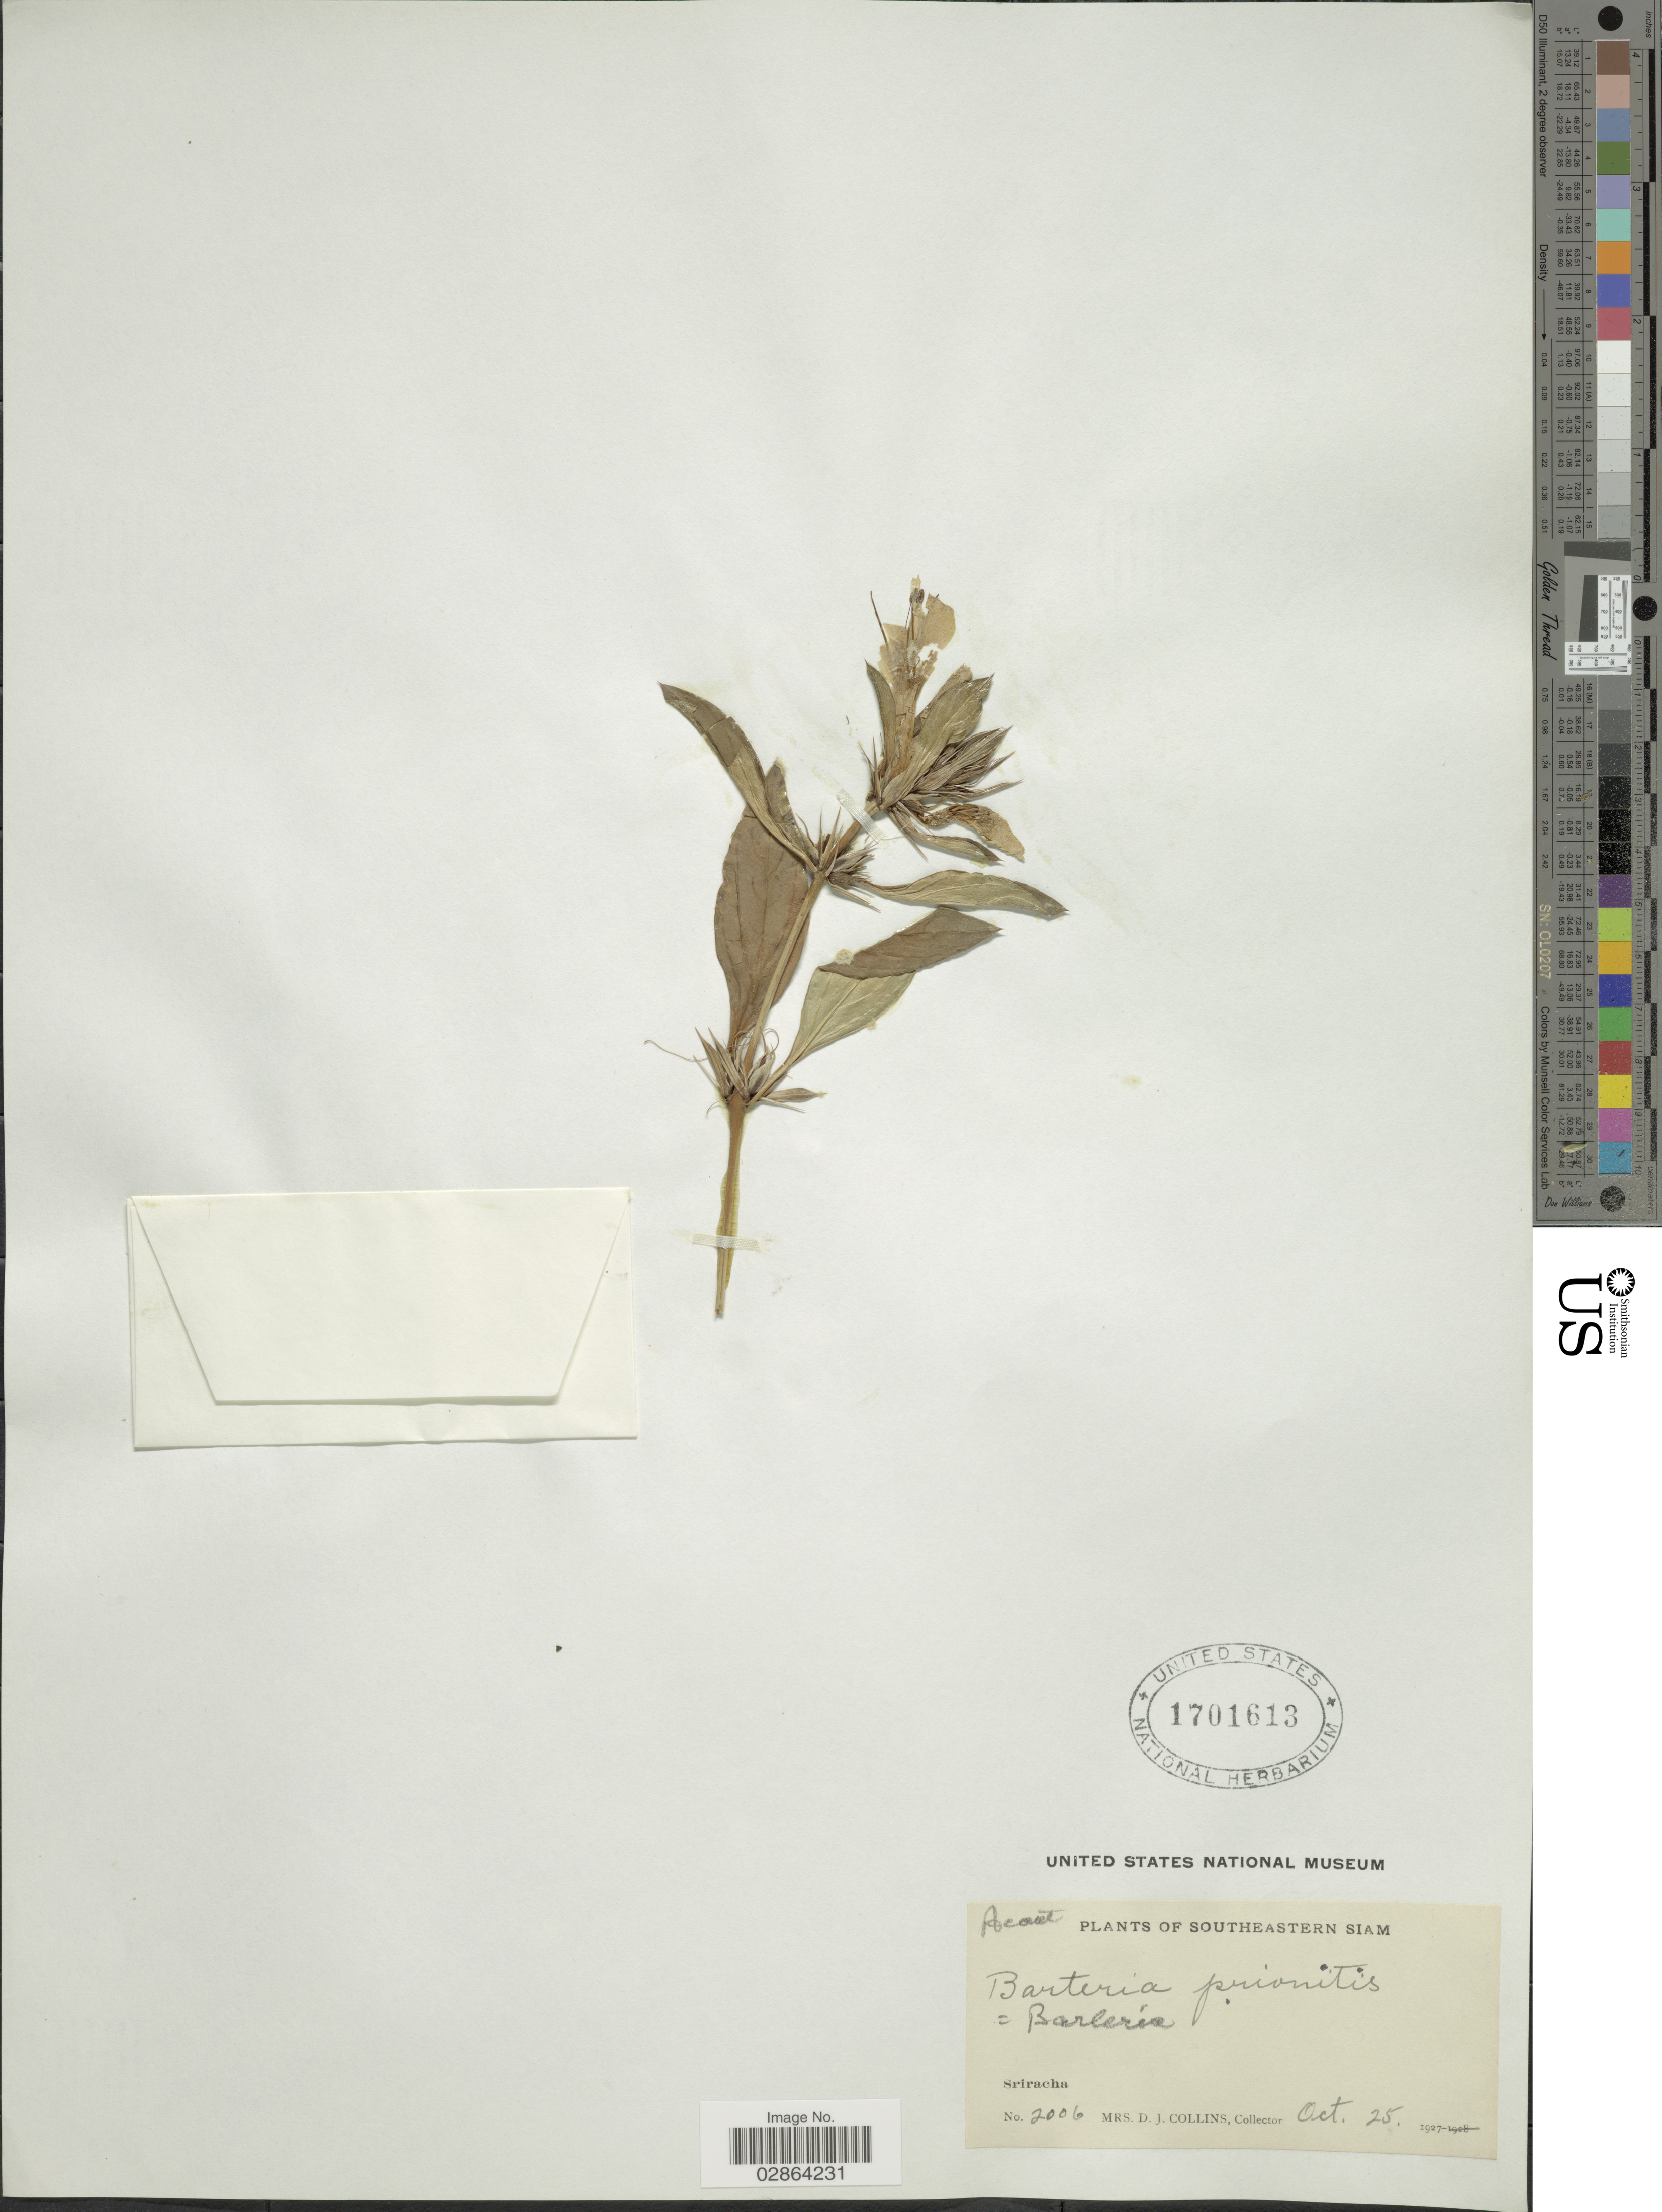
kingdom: Plantae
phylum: Tracheophyta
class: Magnoliopsida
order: Lamiales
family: Acanthaceae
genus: Barleria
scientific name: Barleria prionitis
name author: L.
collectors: Mrs. D. J. Collins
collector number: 2006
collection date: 1927-10-25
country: Thailand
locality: Southeastern Siam, Sriracha.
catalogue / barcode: US 1701613